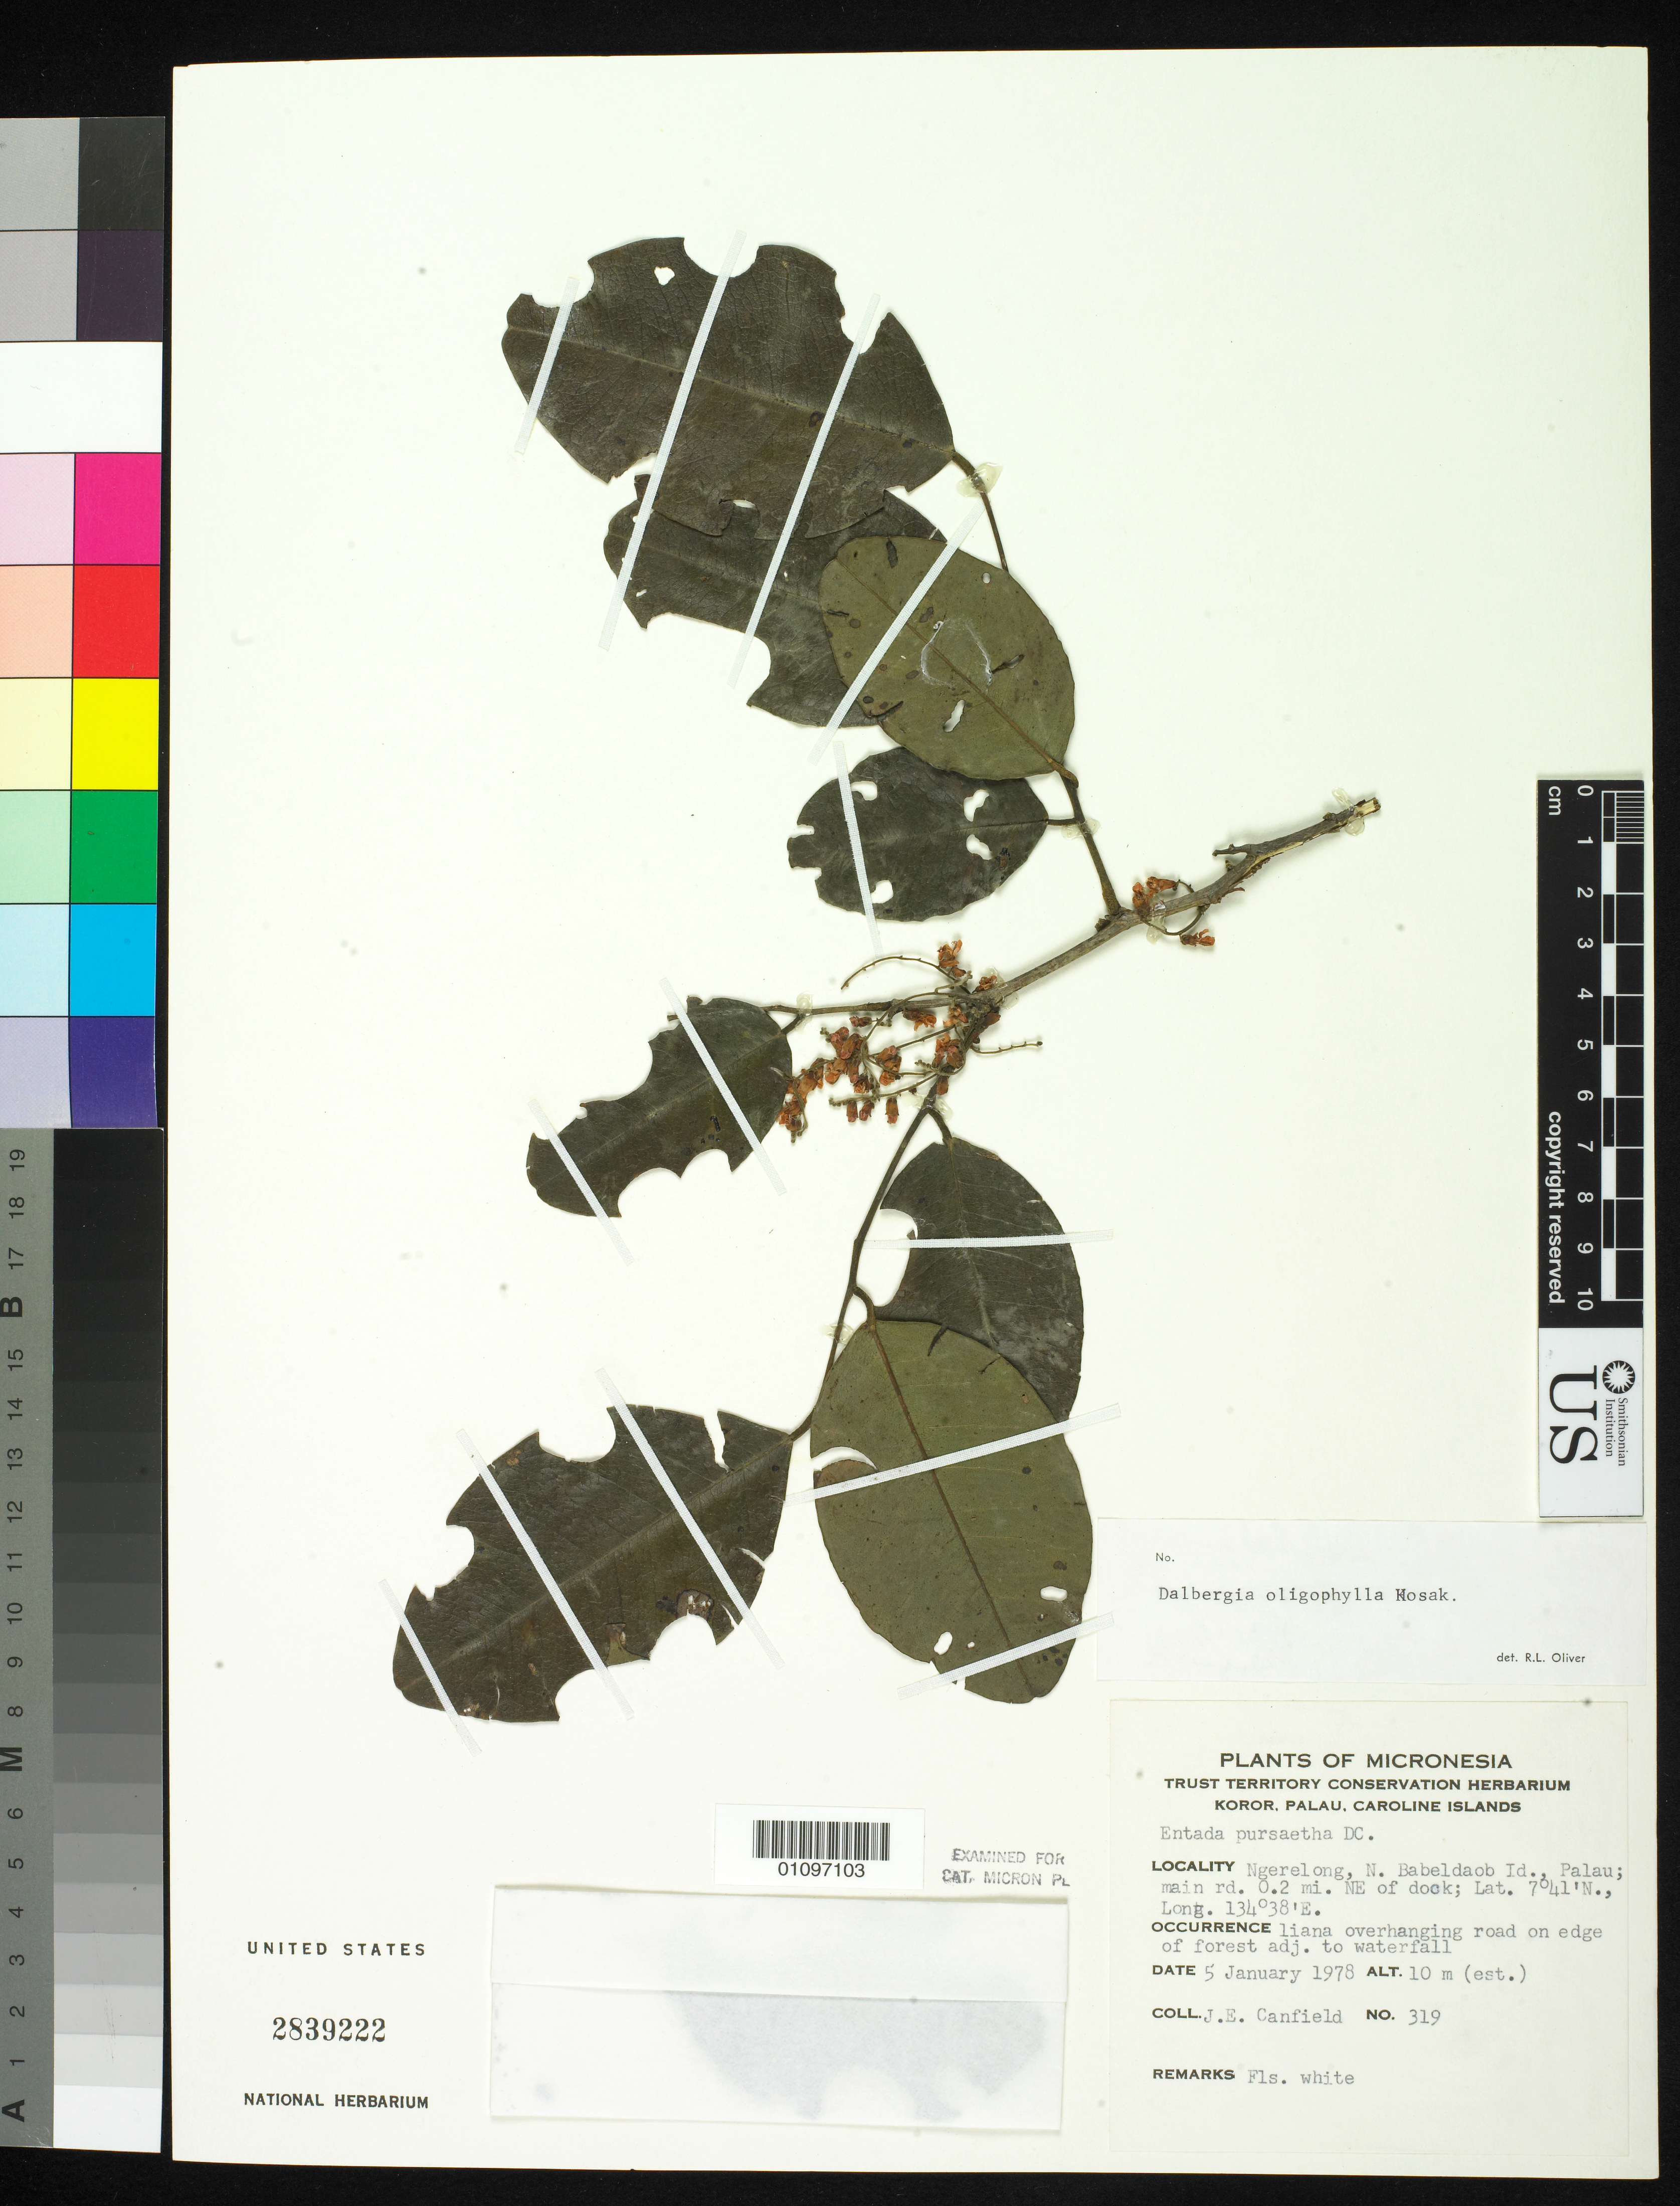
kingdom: Plantae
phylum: Tracheophyta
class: Magnoliopsida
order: Fabales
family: Fabaceae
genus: Dalbergia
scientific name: Dalbergia oligophylla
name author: Hosok.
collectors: J. E. Canfield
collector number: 319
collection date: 1978-01-05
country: Palau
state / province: Koror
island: Babeldaob [Babelthuap]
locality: Ngerelong, N. Babeldaob Id., Palau; Main rd. .2 mi. NE. of dock.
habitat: edge of forest adj. to waterfall.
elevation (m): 10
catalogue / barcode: US 2839222